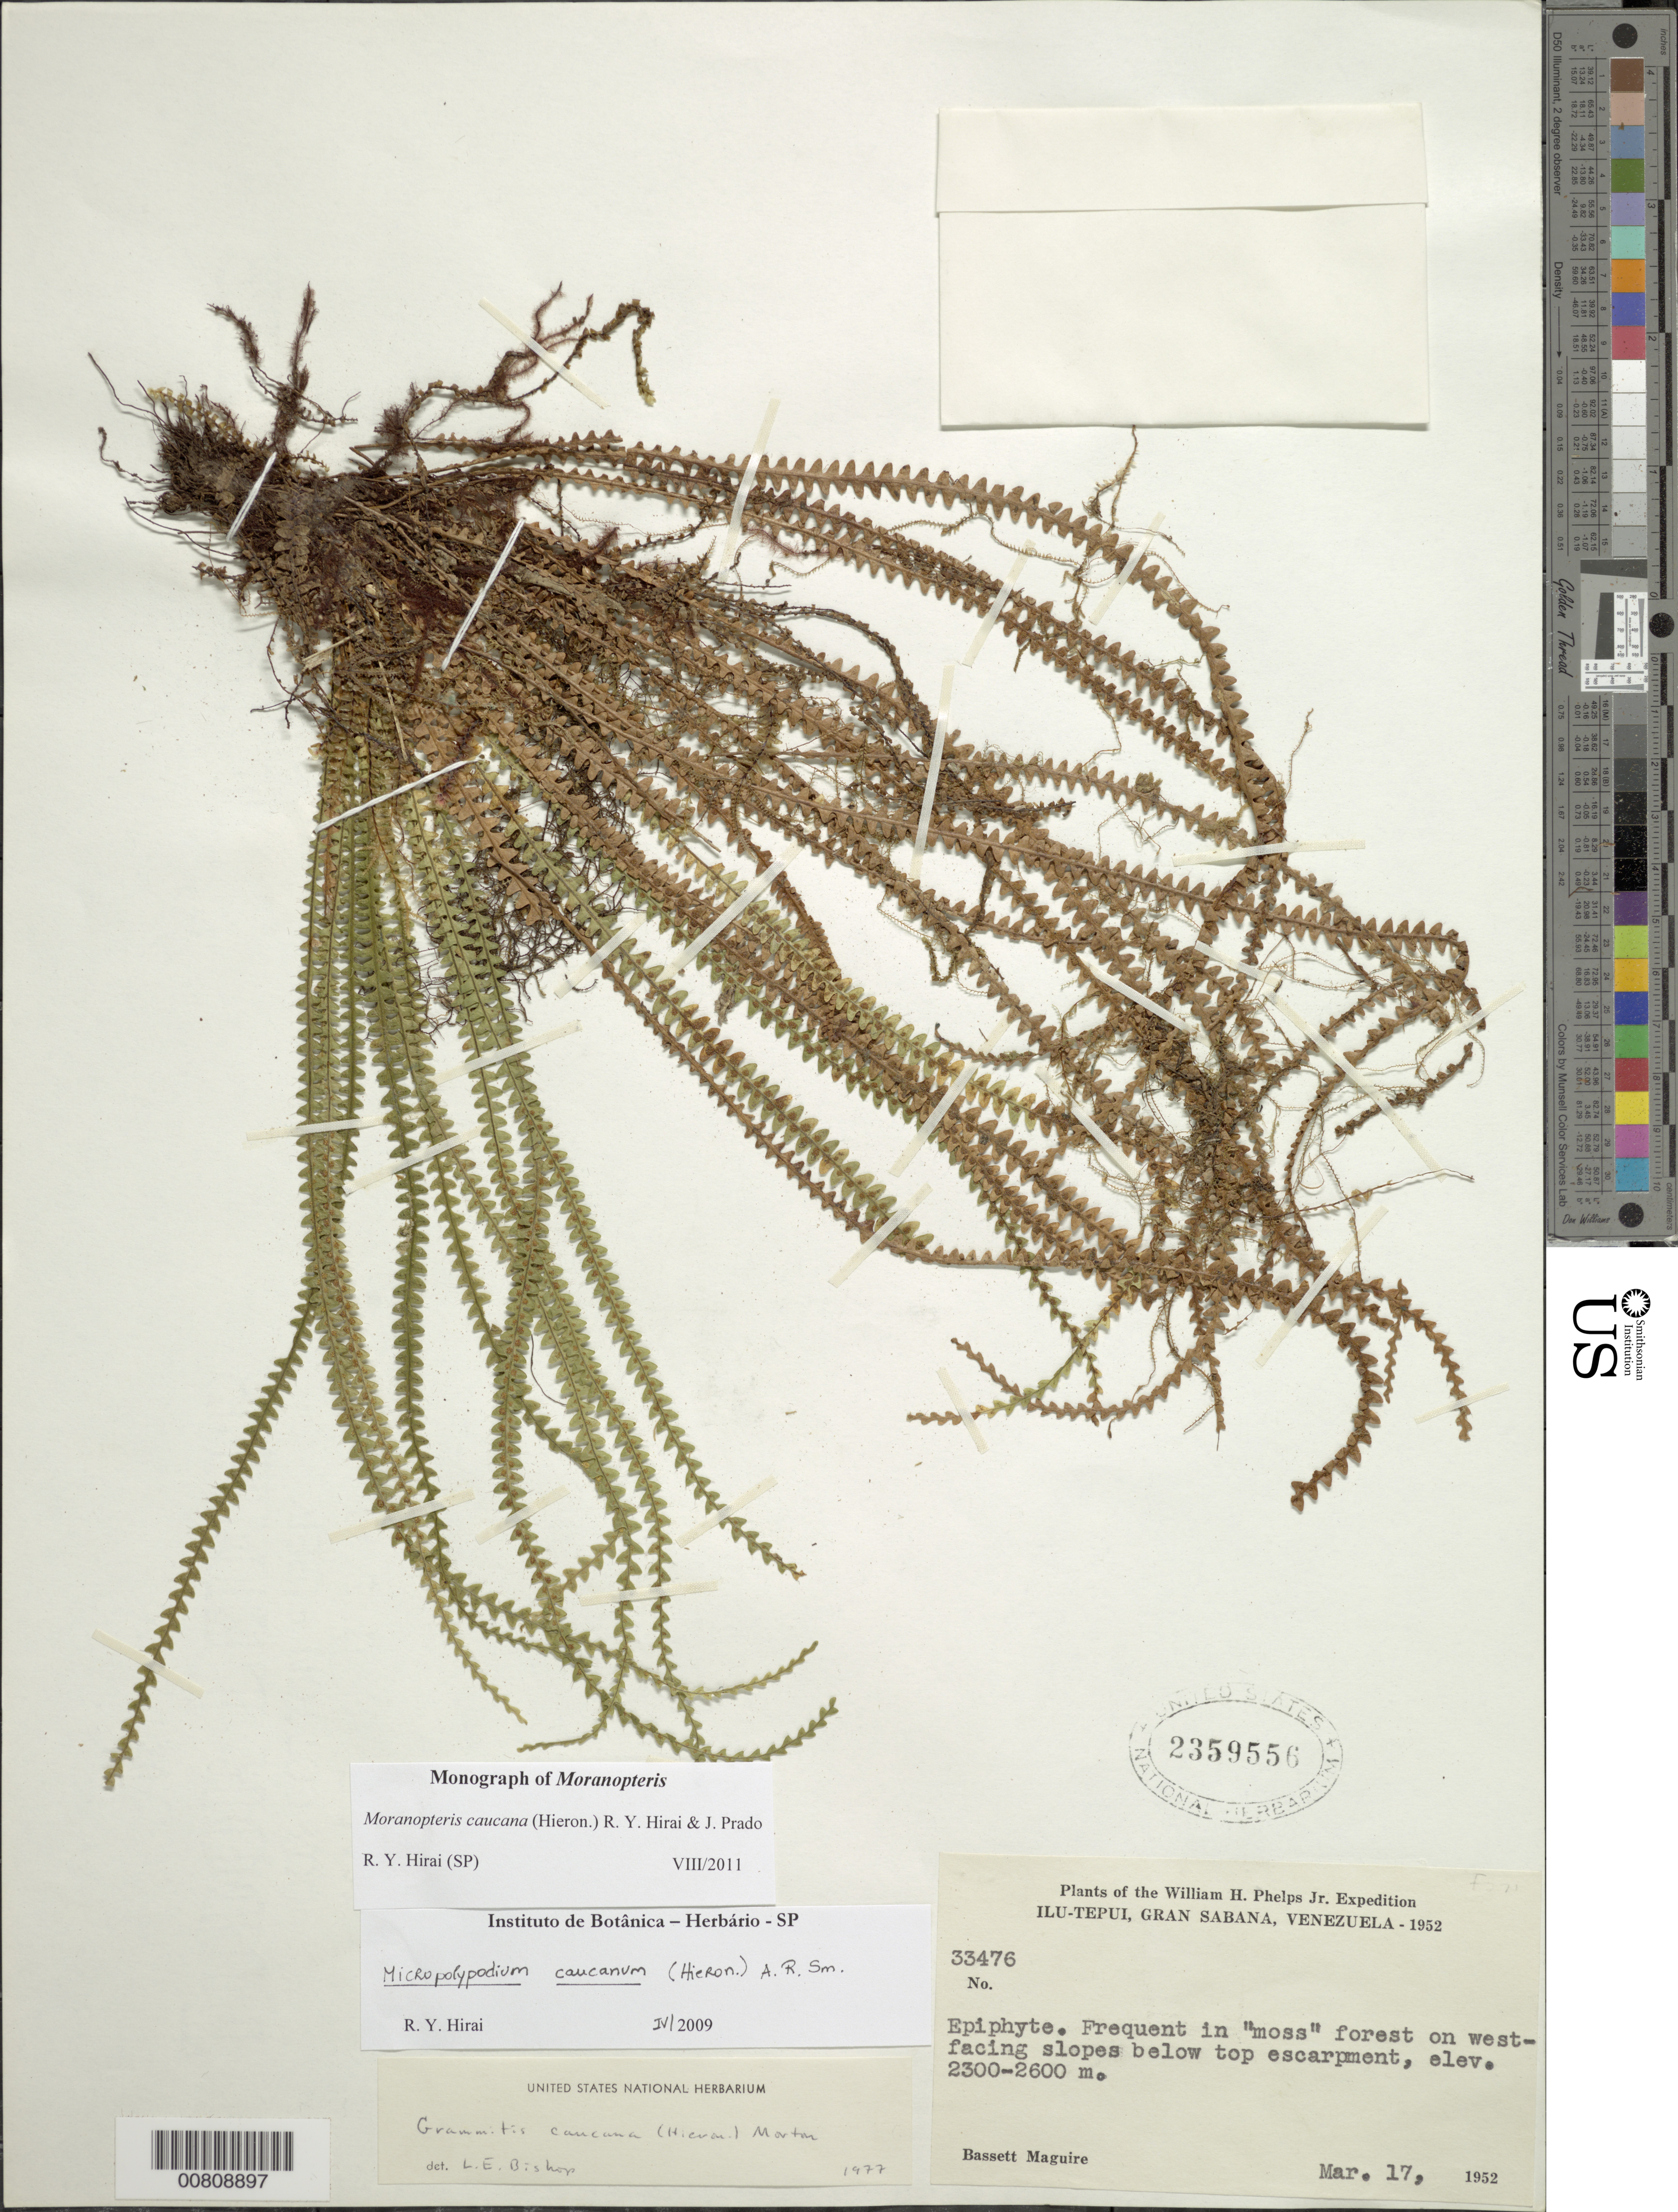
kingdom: Plantae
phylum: Tracheophyta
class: Polypodiopsida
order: Polypodiales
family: Polypodiaceae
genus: Moranopteris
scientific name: Moranopteris caucana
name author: (Hieron.) R. Y. Hirai & J. Prado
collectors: B. Maguire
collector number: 33476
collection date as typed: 17-Mar-52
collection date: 1952-03-17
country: Venezuela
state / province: Bolívar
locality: Gran Sabana, Ilu-tepuí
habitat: W-facing slopes below top escarpment; moss forest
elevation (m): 2300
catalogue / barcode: US 2359556